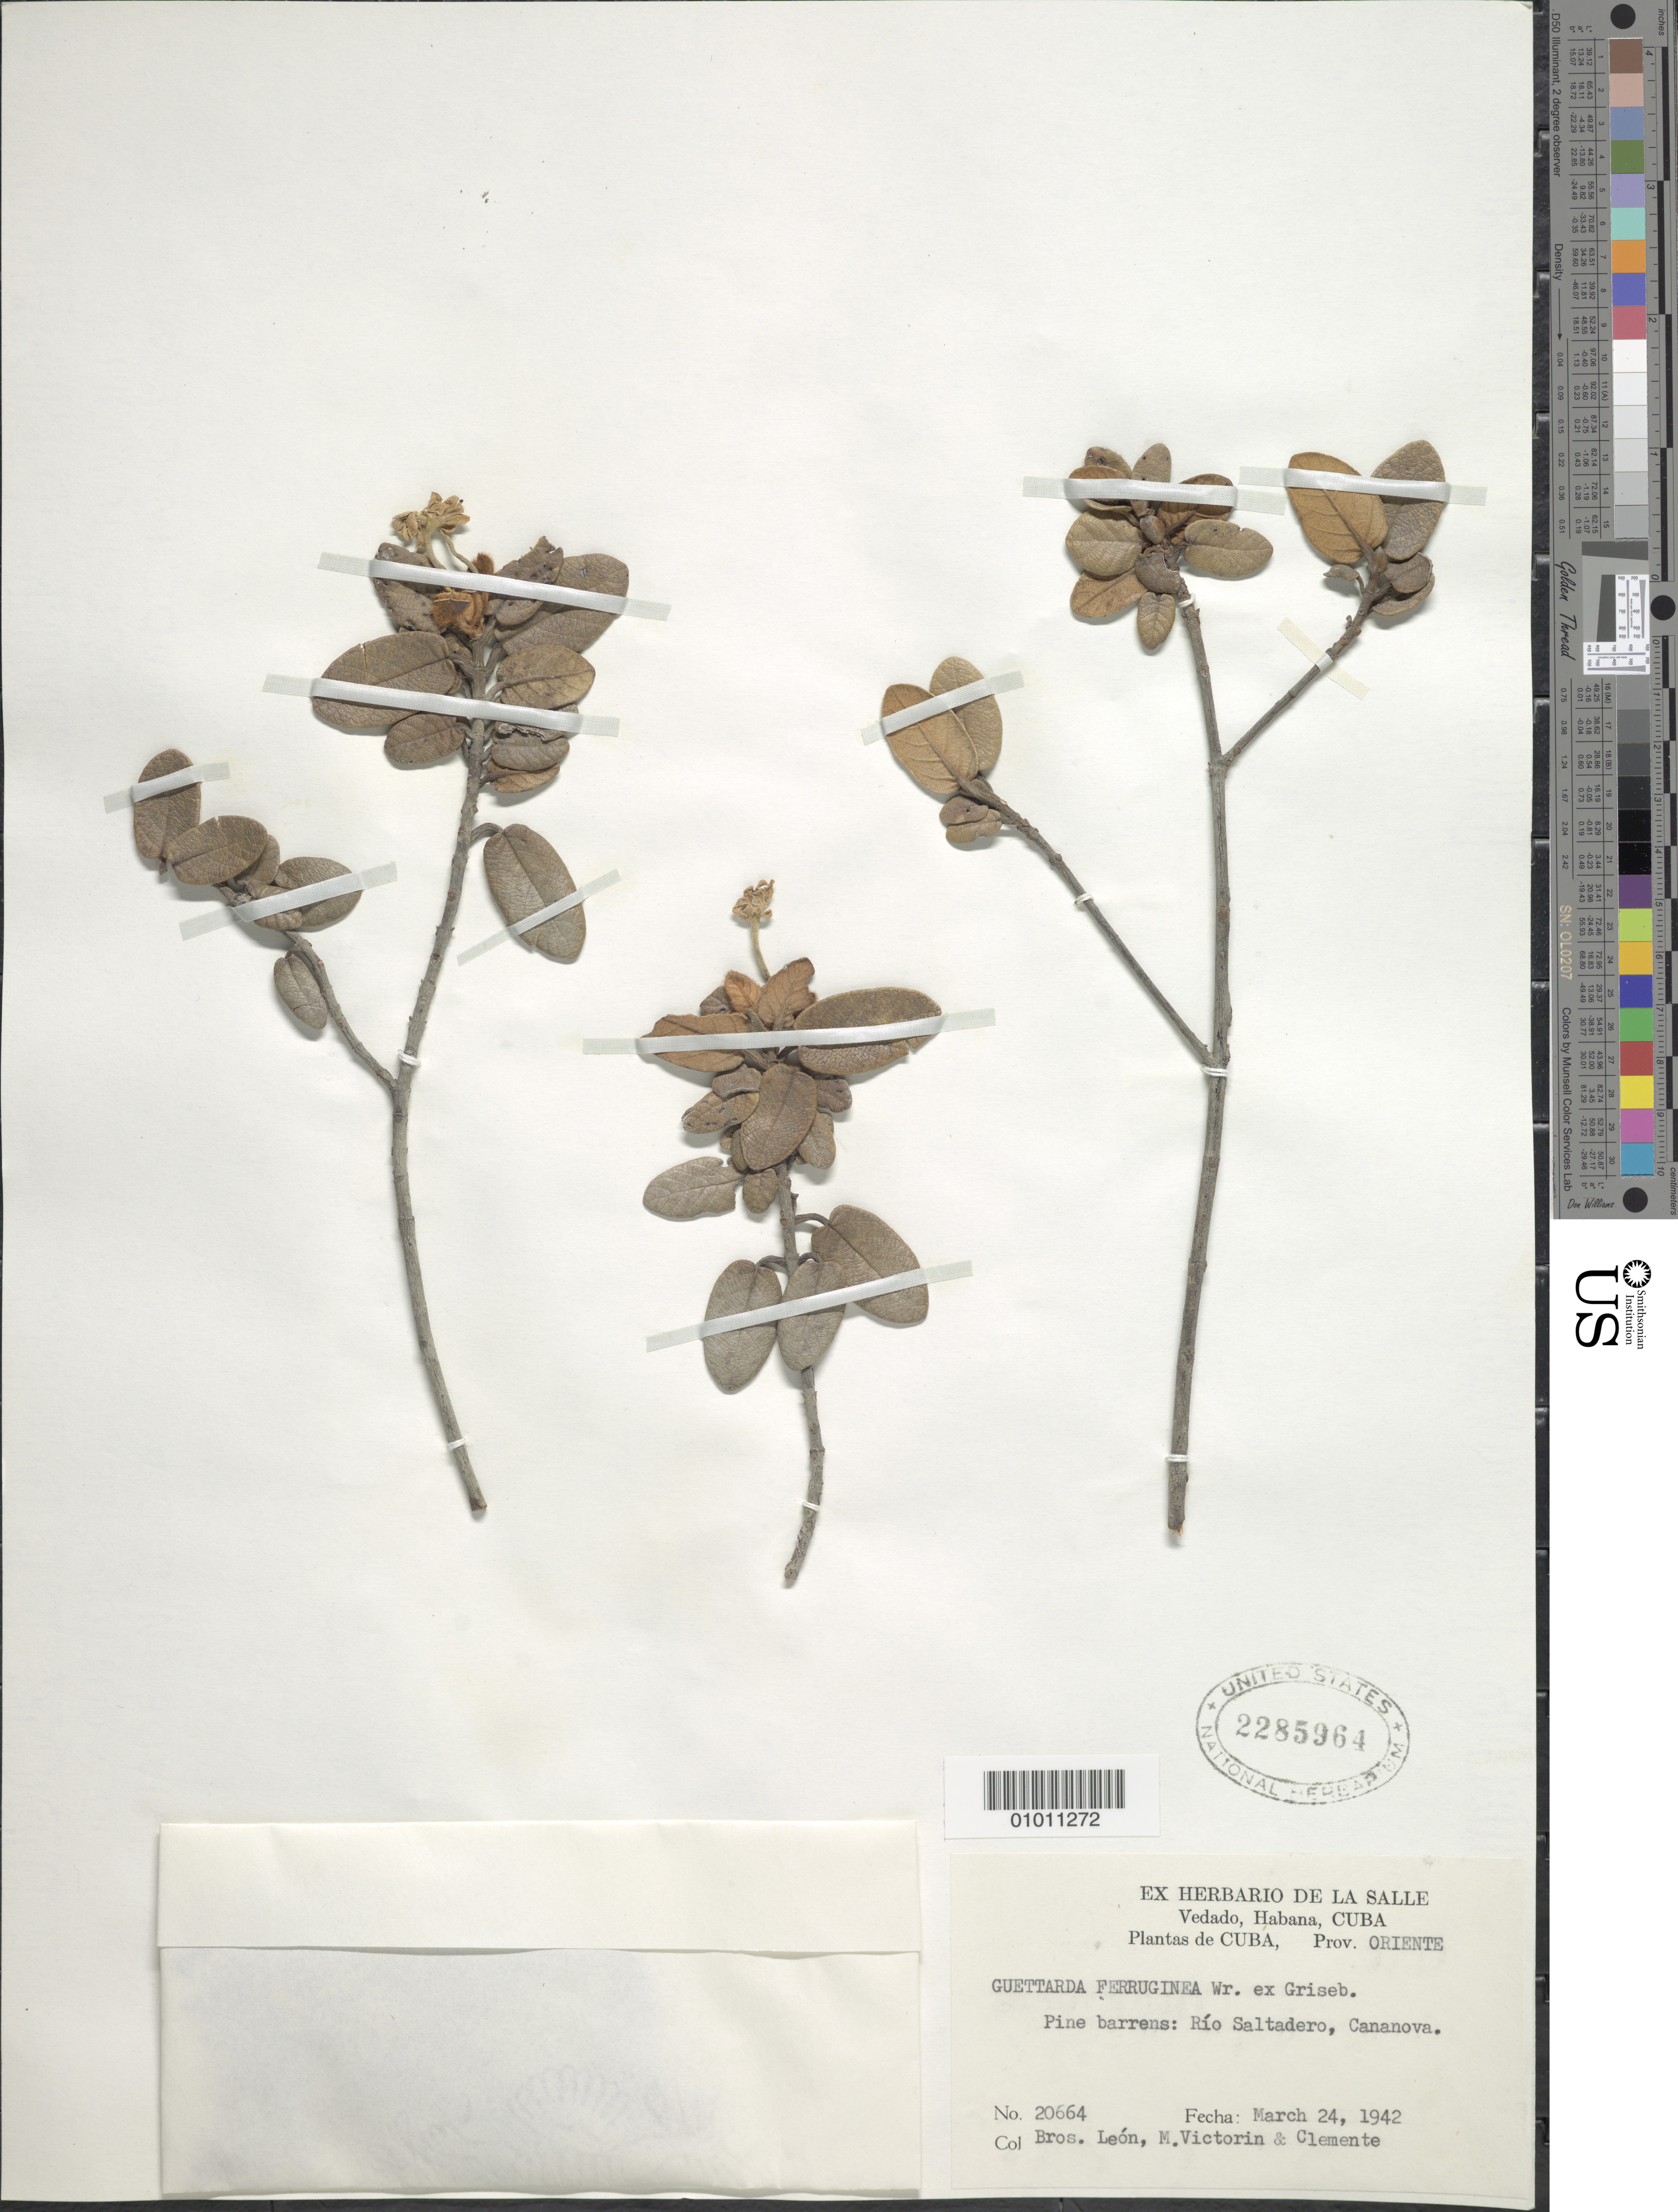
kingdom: Plantae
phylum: Tracheophyta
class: Magnoliopsida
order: Gentianales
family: Rubiaceae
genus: Guettarda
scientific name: Guettarda ferruginea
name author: Griseb.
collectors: Bro. León, F. Victorin & Bro. Clemente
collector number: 20664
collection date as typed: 24 Mar 1942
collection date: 1942-03-24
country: Cuba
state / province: Oriente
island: Cuba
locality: Río Saltadero, Cananova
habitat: Pine barrens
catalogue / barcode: US 2285964